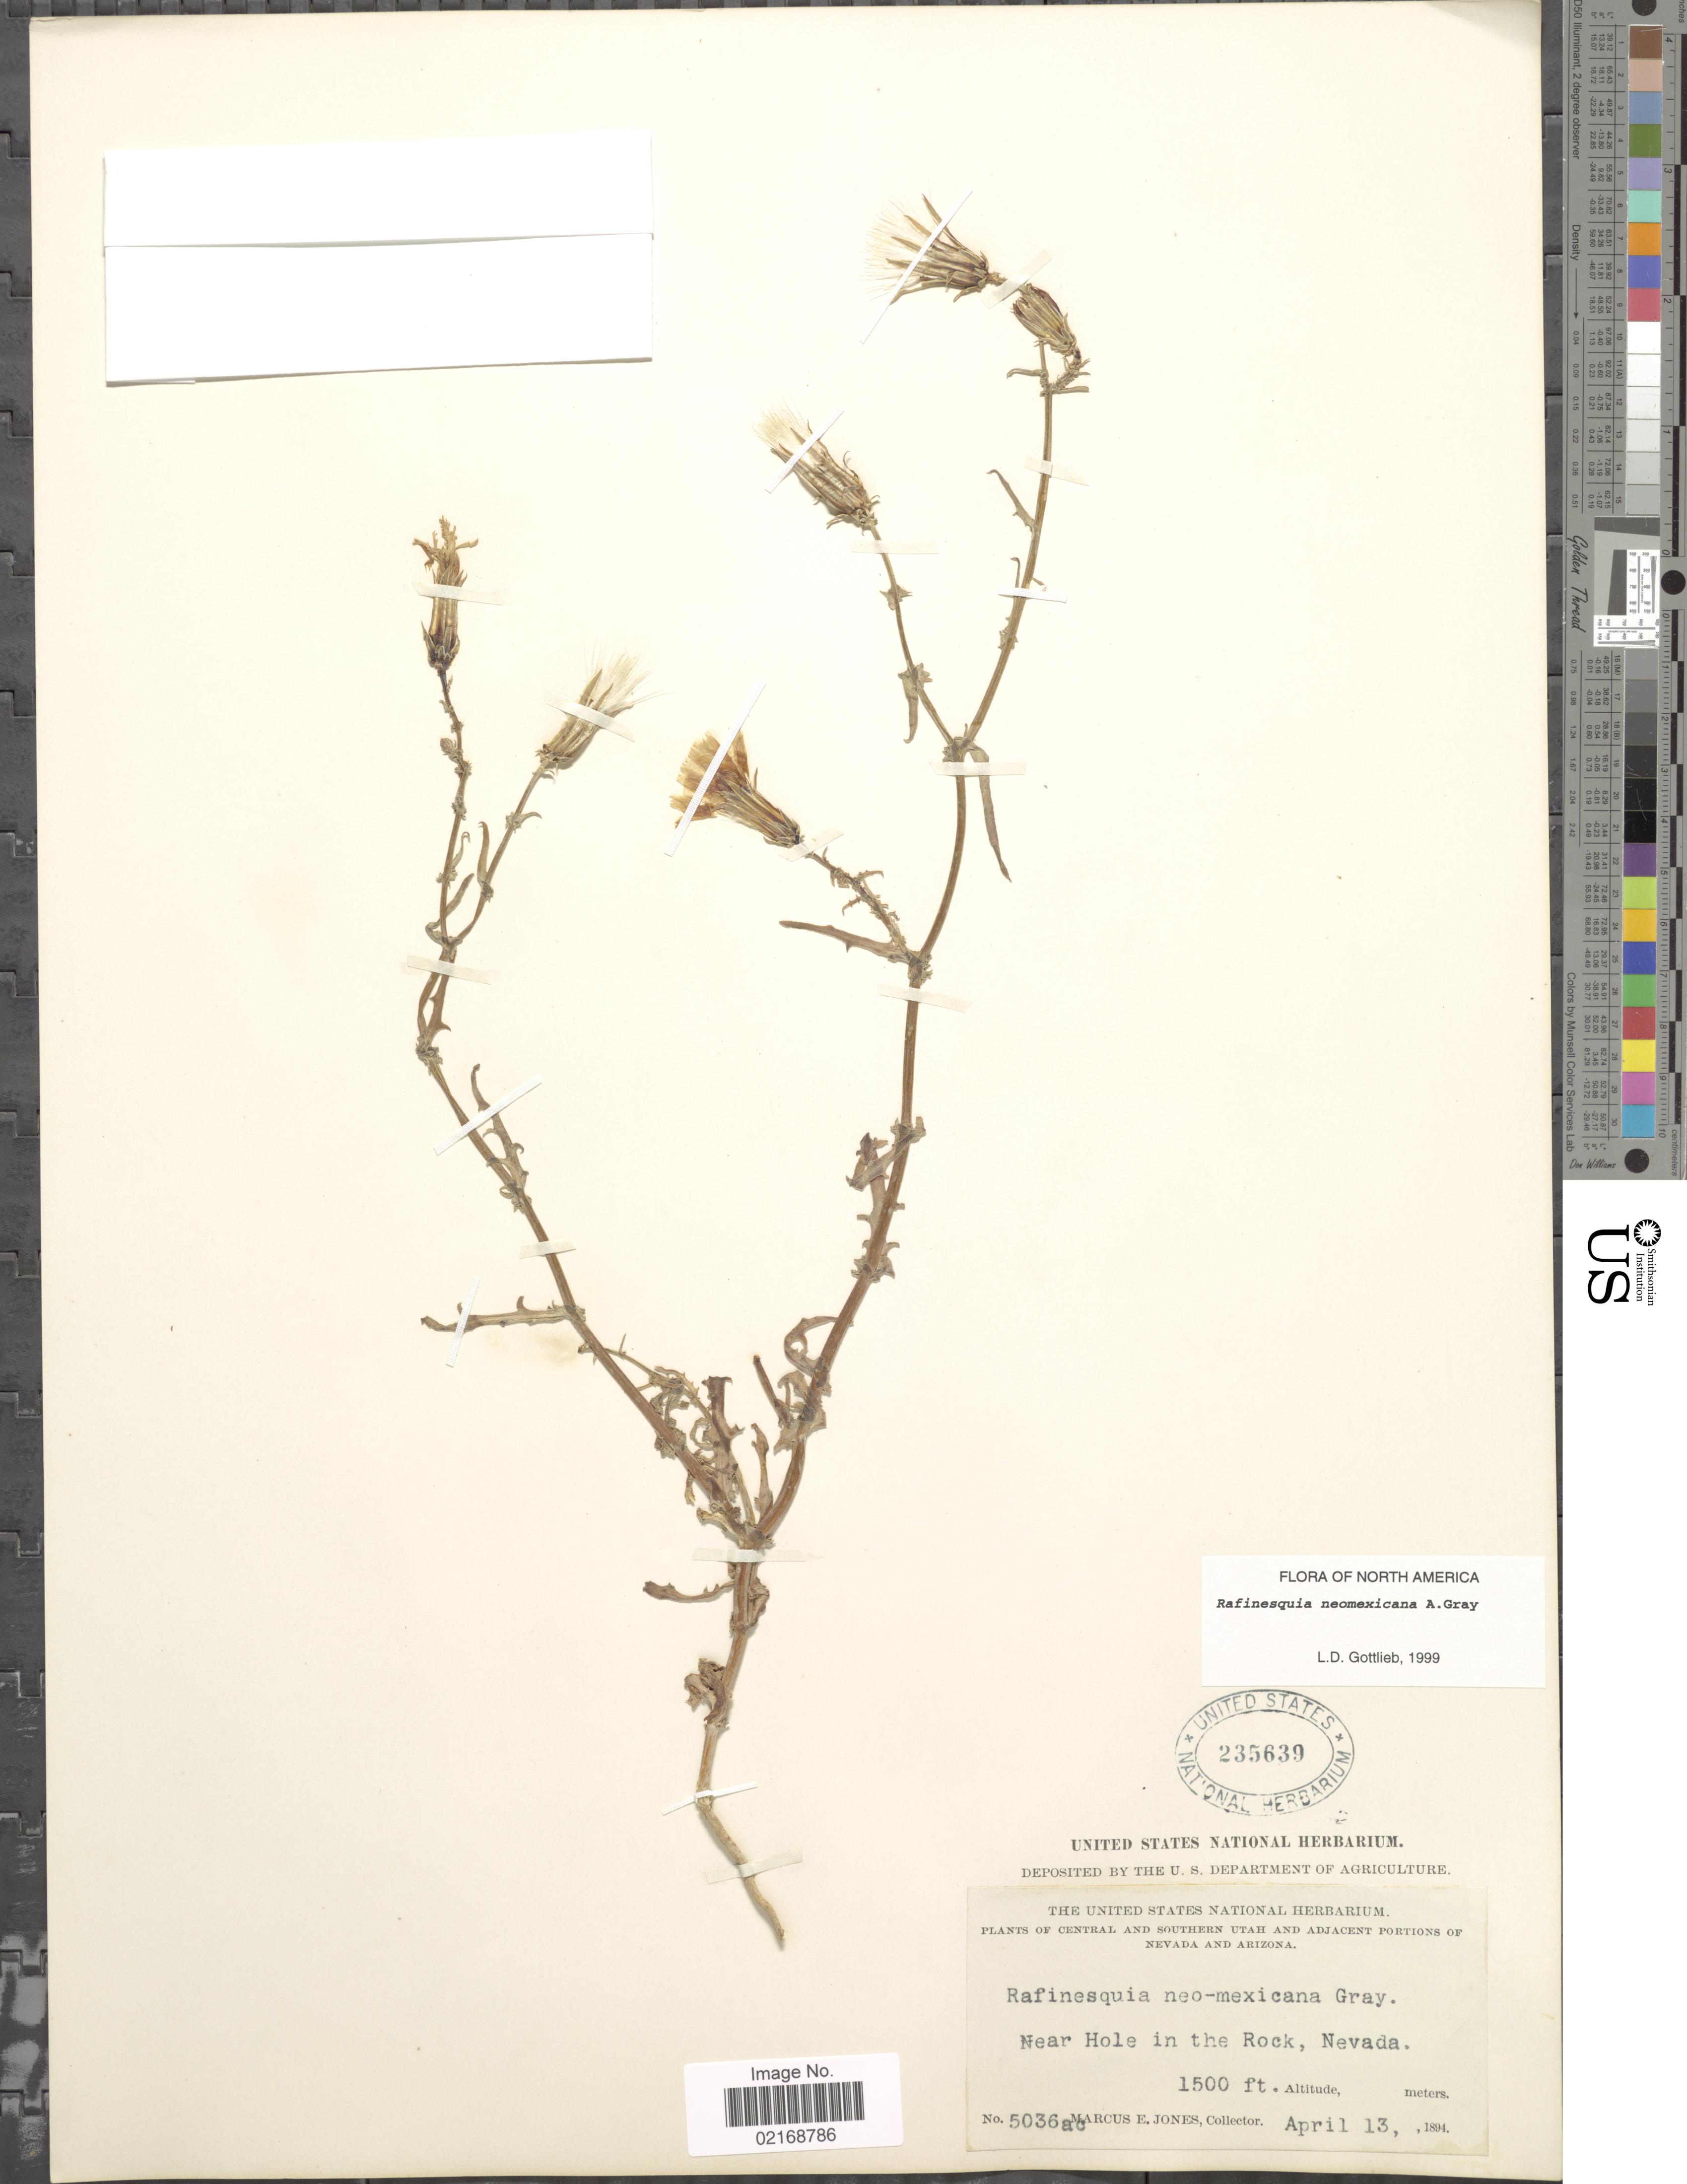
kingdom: Plantae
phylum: Tracheophyta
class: Magnoliopsida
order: Asterales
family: Asteraceae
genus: Rafinesquia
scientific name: Rafinesquia neomexicana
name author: A. Gray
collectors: M. E. Jones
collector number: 5036ac*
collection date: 1894-04-13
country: United States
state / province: Nevada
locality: Adjacent Portions of Nevada, Near Hole in the Rock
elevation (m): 457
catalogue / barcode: US 235639